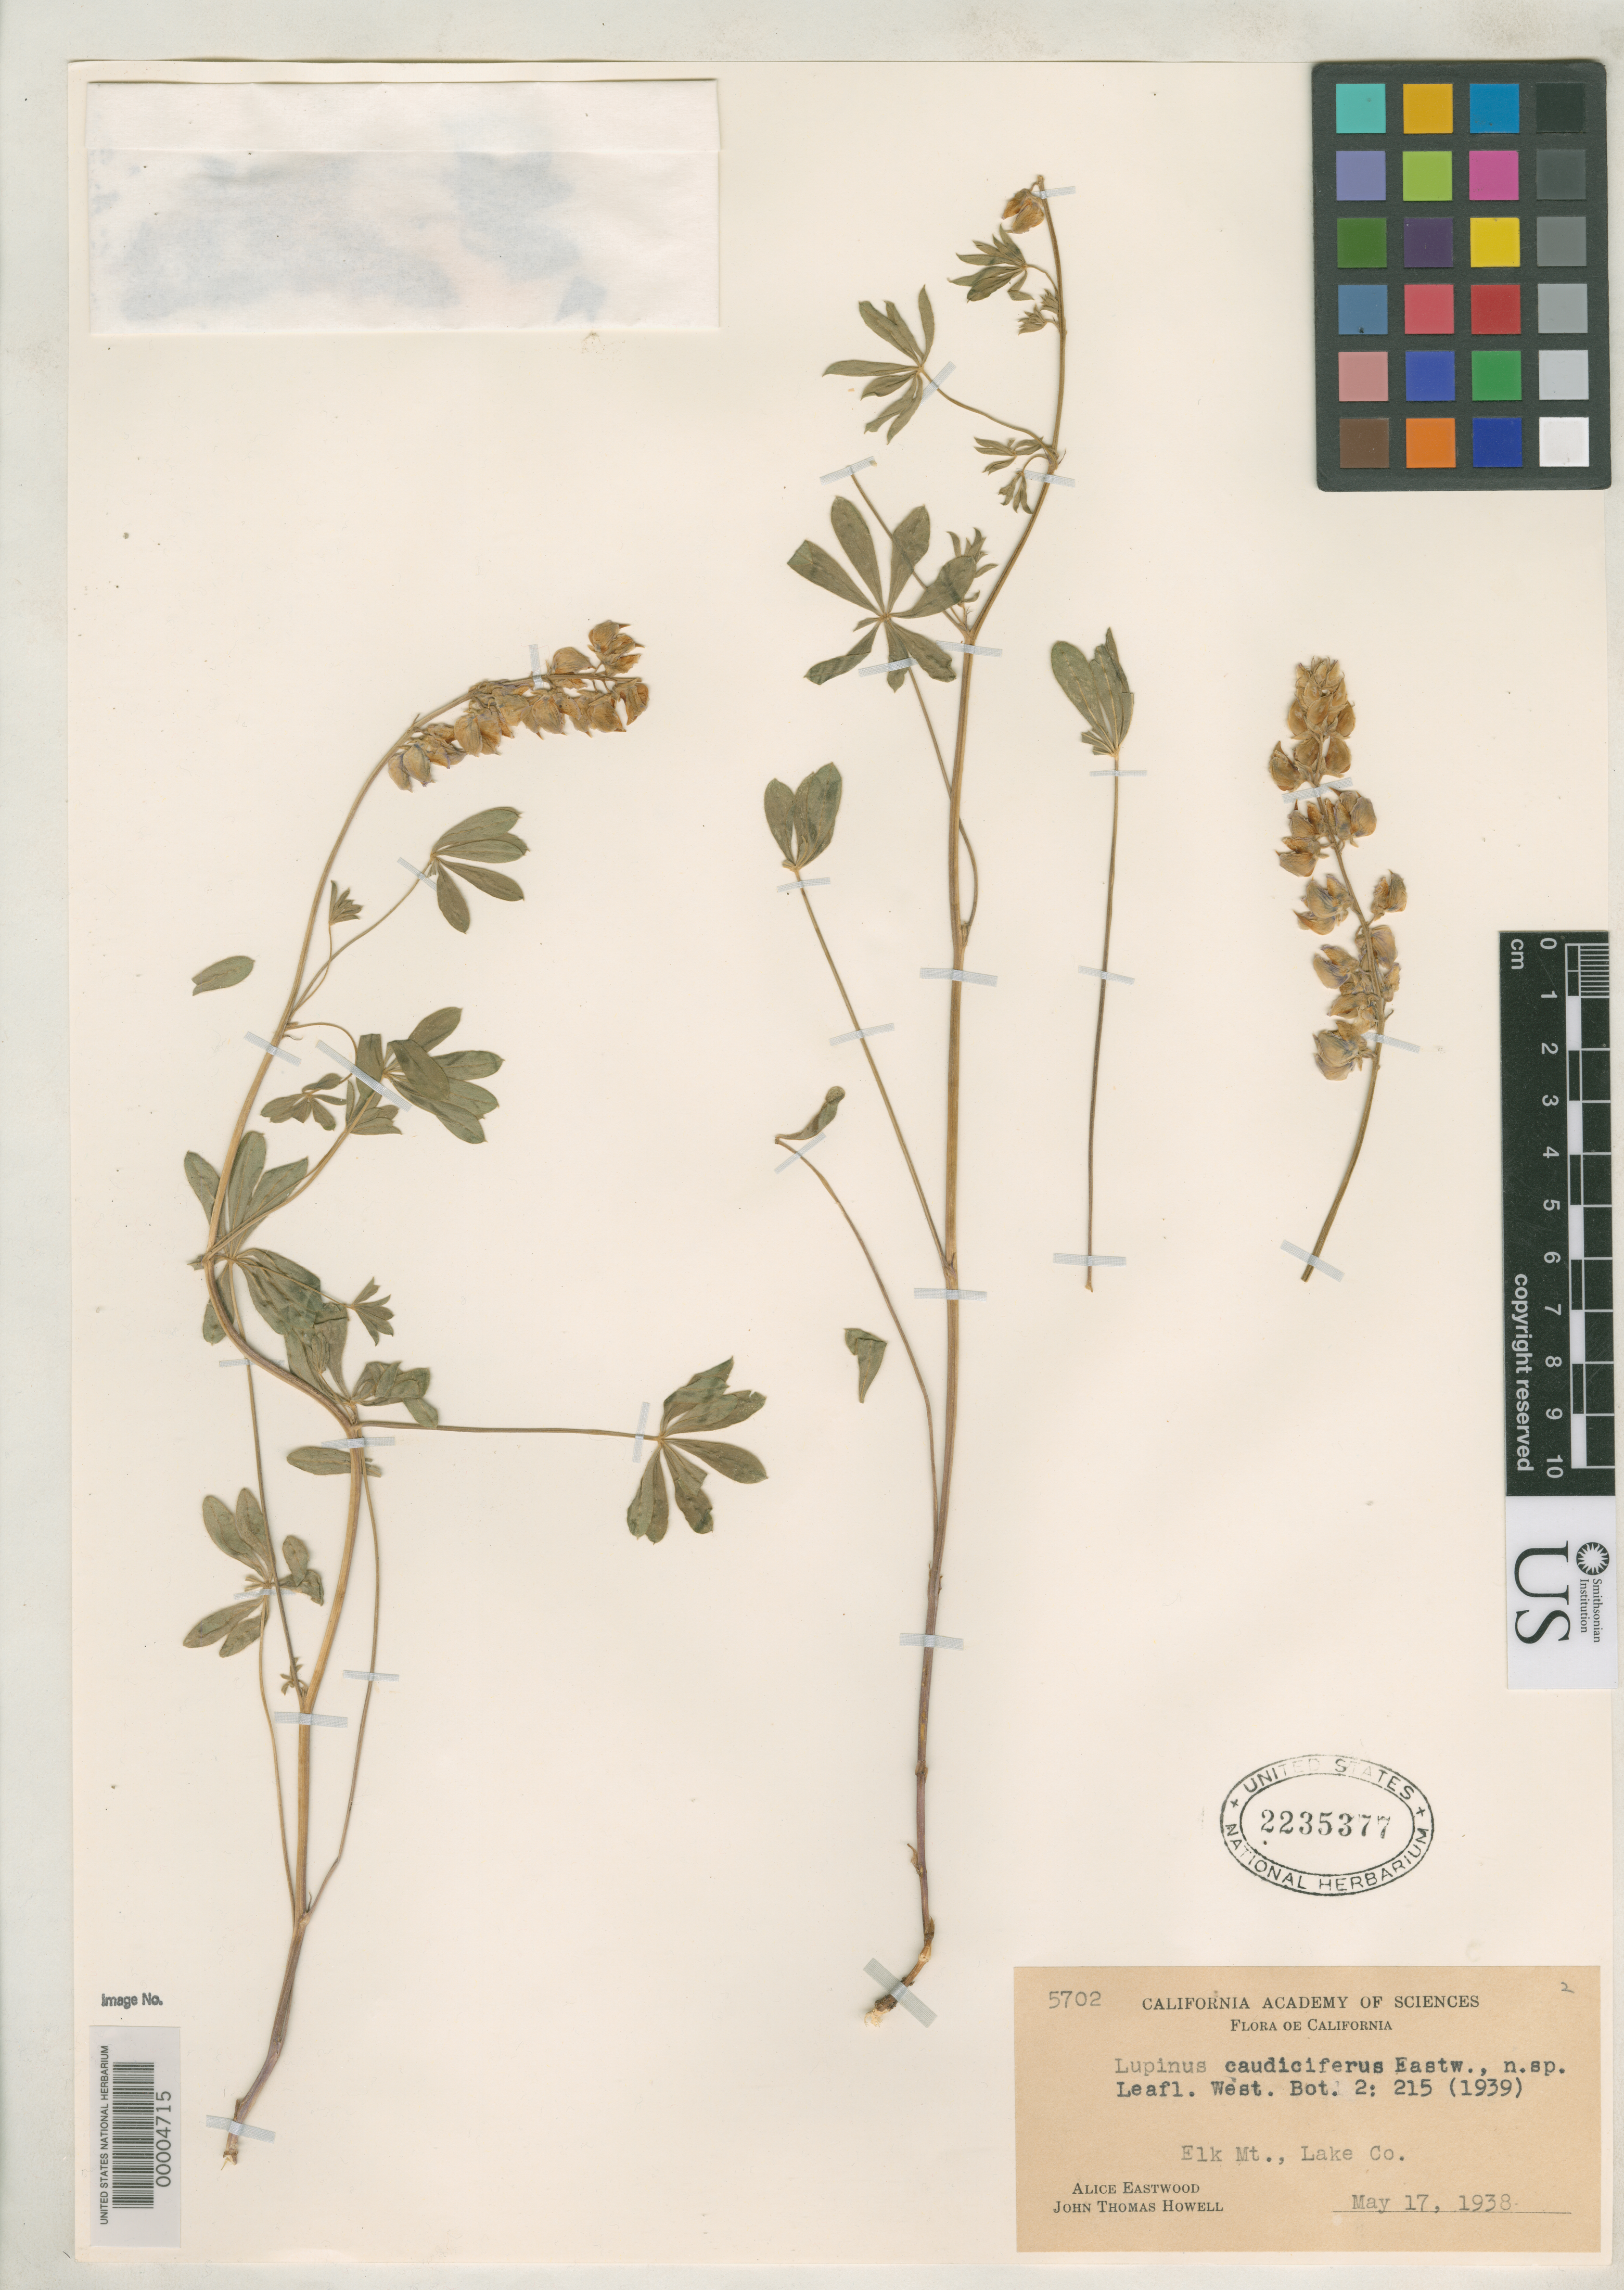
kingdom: Plantae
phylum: Tracheophyta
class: Magnoliopsida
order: Fabales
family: Fabaceae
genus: Lupinus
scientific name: Lupinus caudiciferus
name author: Eastw.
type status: Isotype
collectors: A. Eastwood & J. T. Howell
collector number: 5702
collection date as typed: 17 May 1938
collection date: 1938-05-17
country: United States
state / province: California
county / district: Lake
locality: Elk Mountain.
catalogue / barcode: US 2235377